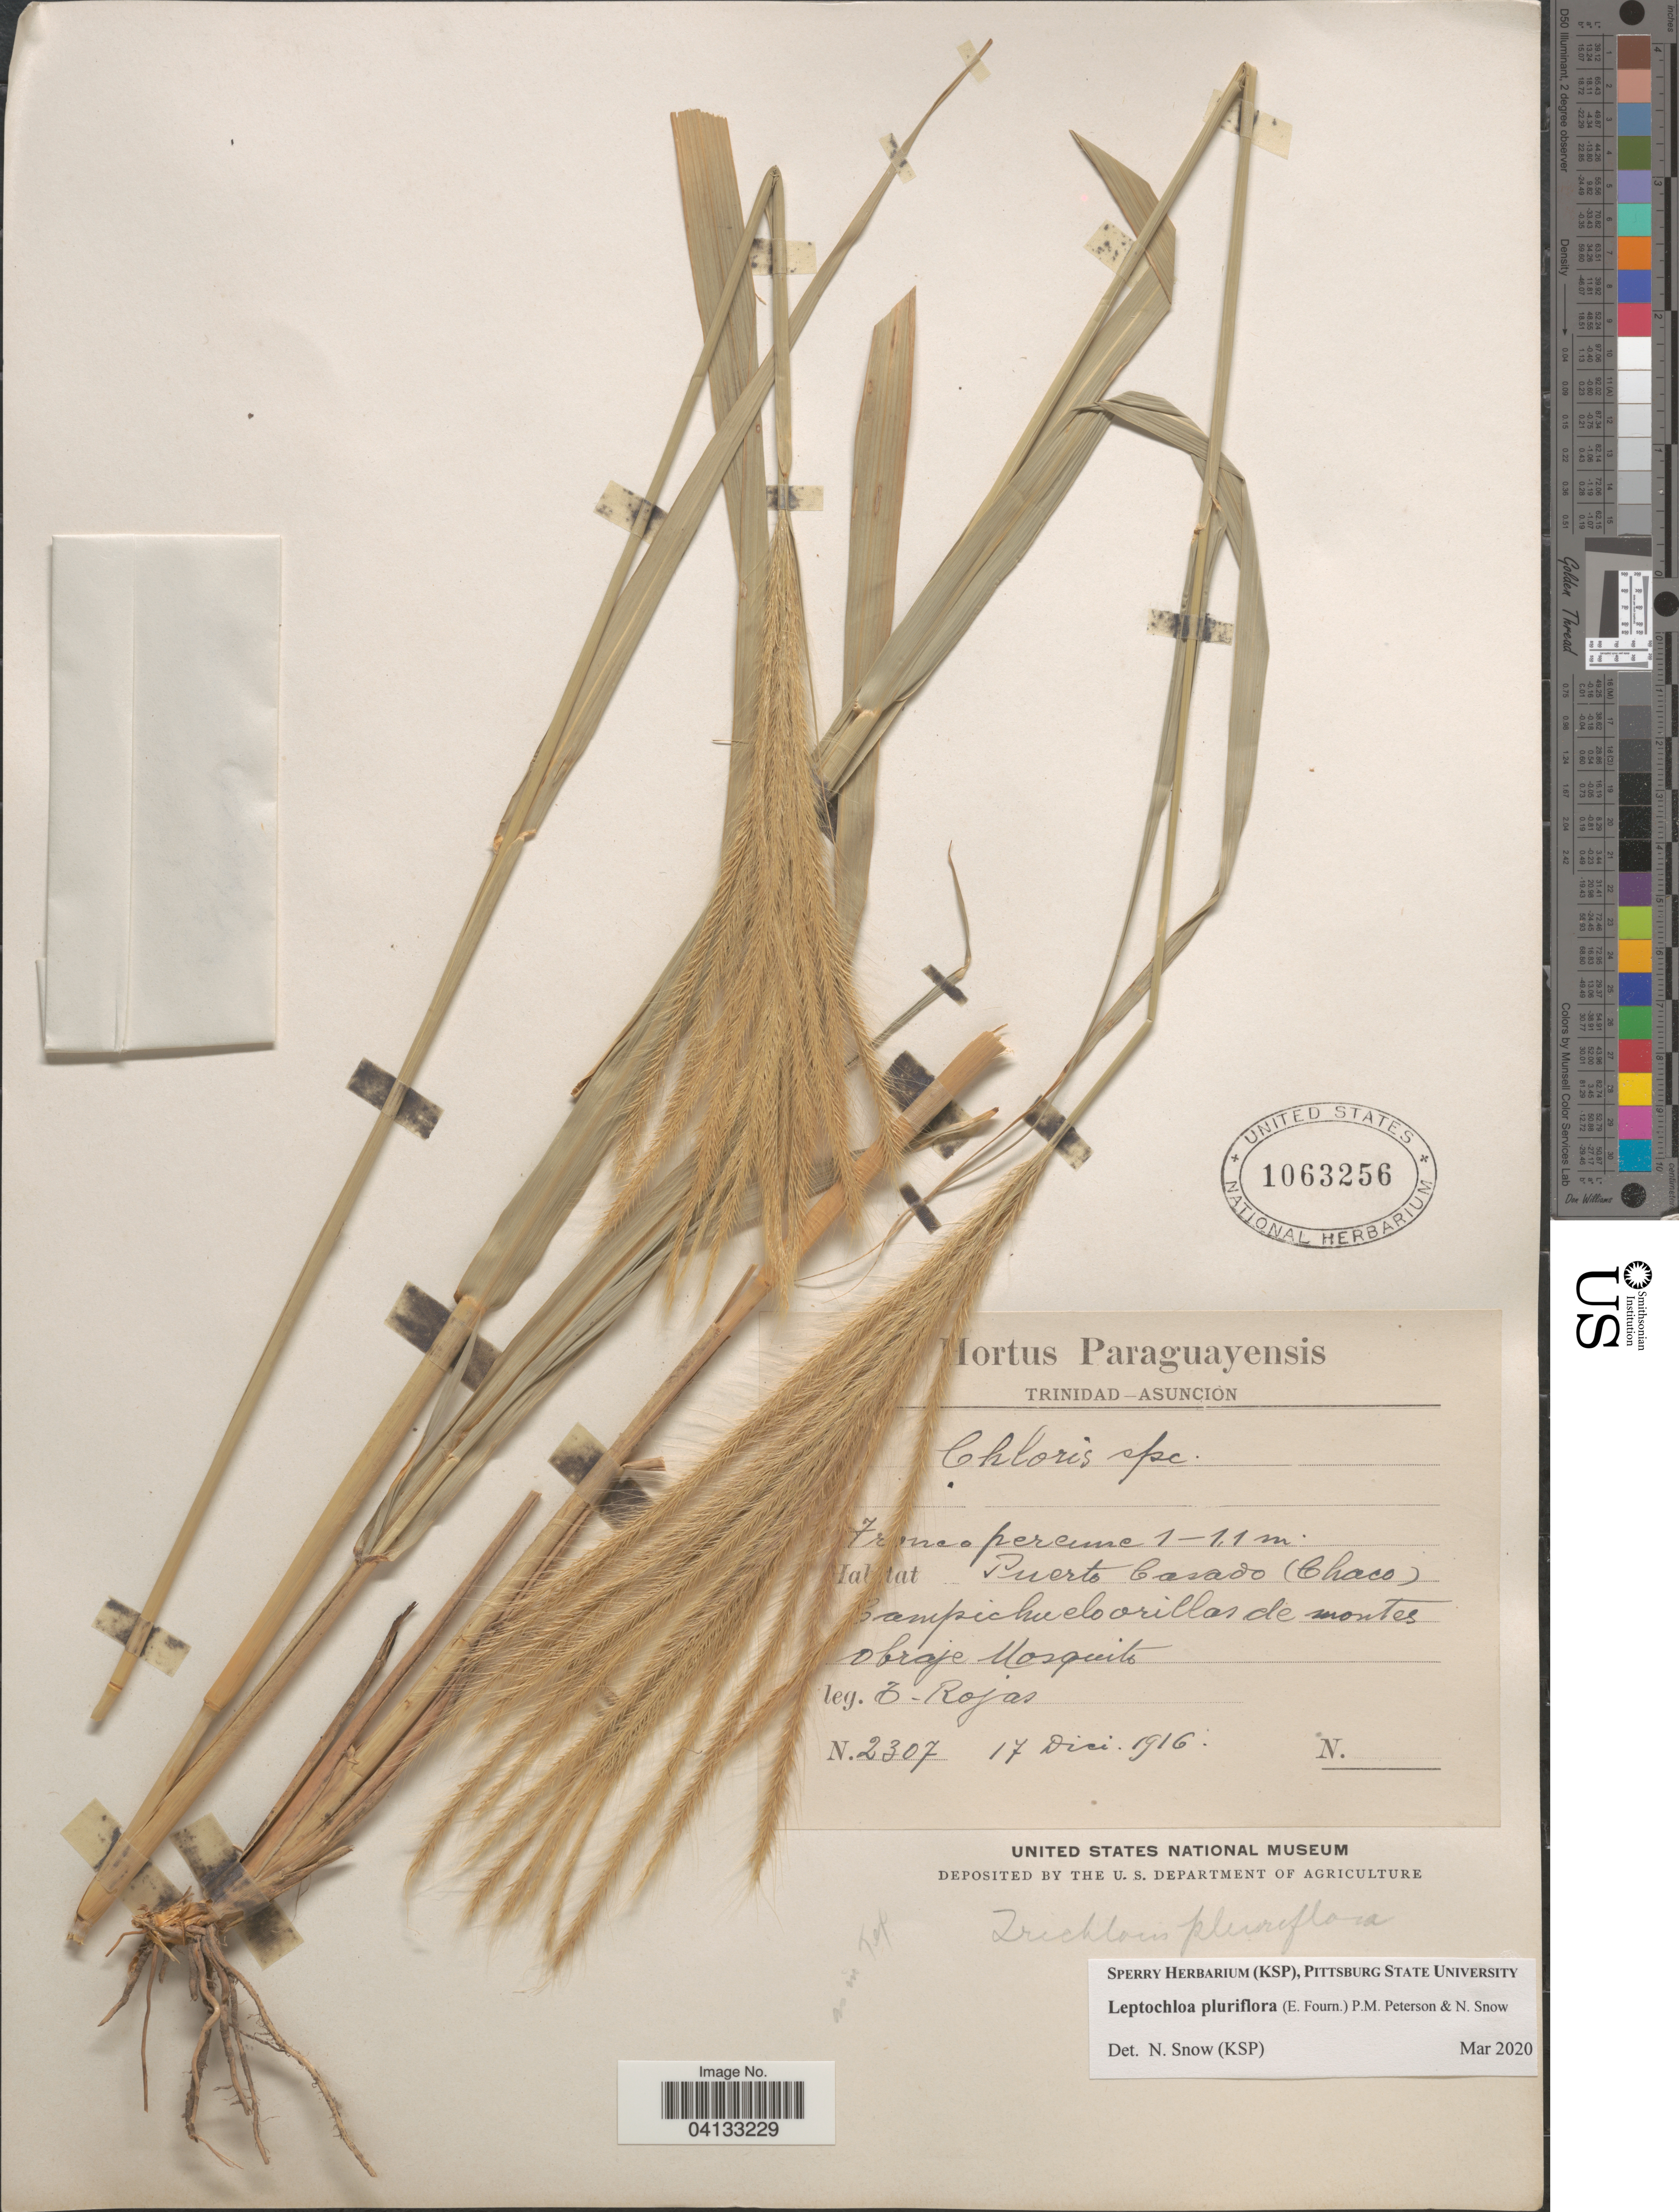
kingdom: Plantae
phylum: Tracheophyta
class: Liliopsida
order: Poales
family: Poaceae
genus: Leptochloa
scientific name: Leptochloa pluriflora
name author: (E. Fourn.) P.M. Peterson & N. Snow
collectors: E. Rojas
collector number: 2307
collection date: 1916-12-17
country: Paraguay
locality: Paraguayensis. Puerto Casado (Chaco). Bampichuelo orillas de montes obraje Mosquito.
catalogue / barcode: US 1063256